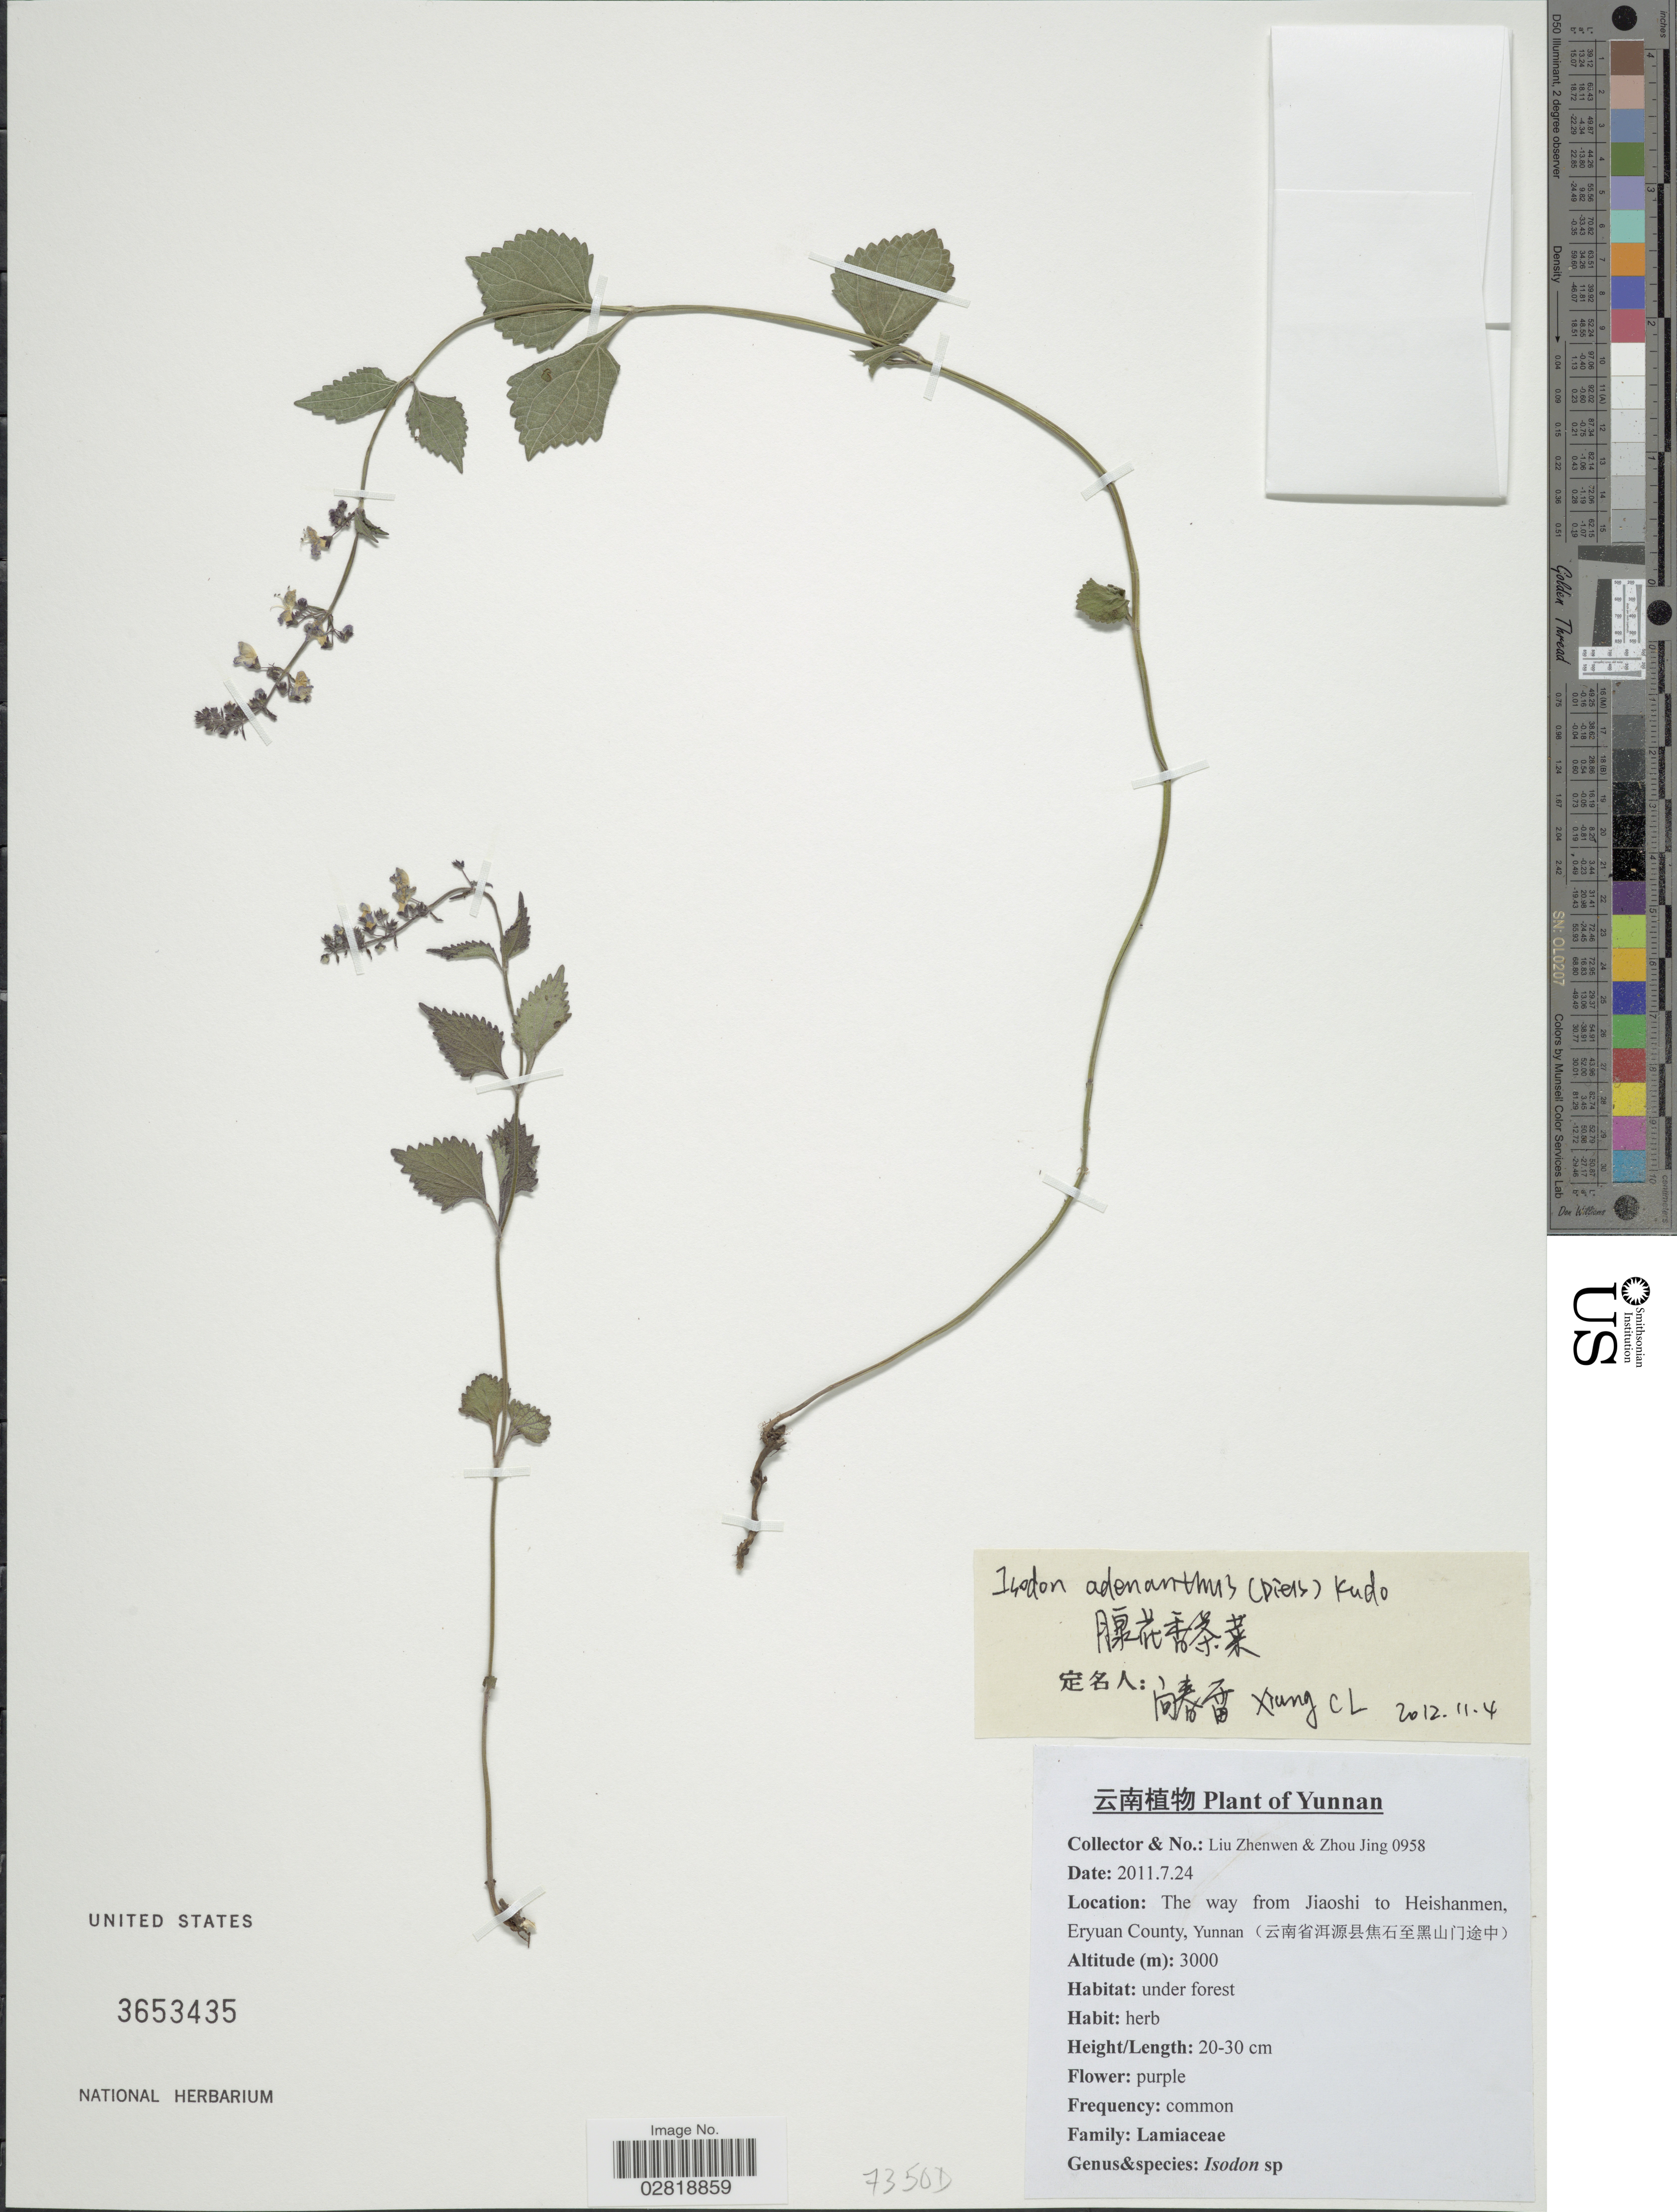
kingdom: Plantae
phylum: Tracheophyta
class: Magnoliopsida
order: Lamiales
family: Lamiaceae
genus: Isodon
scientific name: Isodon adenanthus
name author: (Diels) Kudô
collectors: L. Zhenwen & Z. Jing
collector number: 0958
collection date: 2011-07-24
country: China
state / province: Yunnan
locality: The way from Jiaoshi to Heishanmen, Eryuan County, Yunnan (X).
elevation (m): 3000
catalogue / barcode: US 3653435